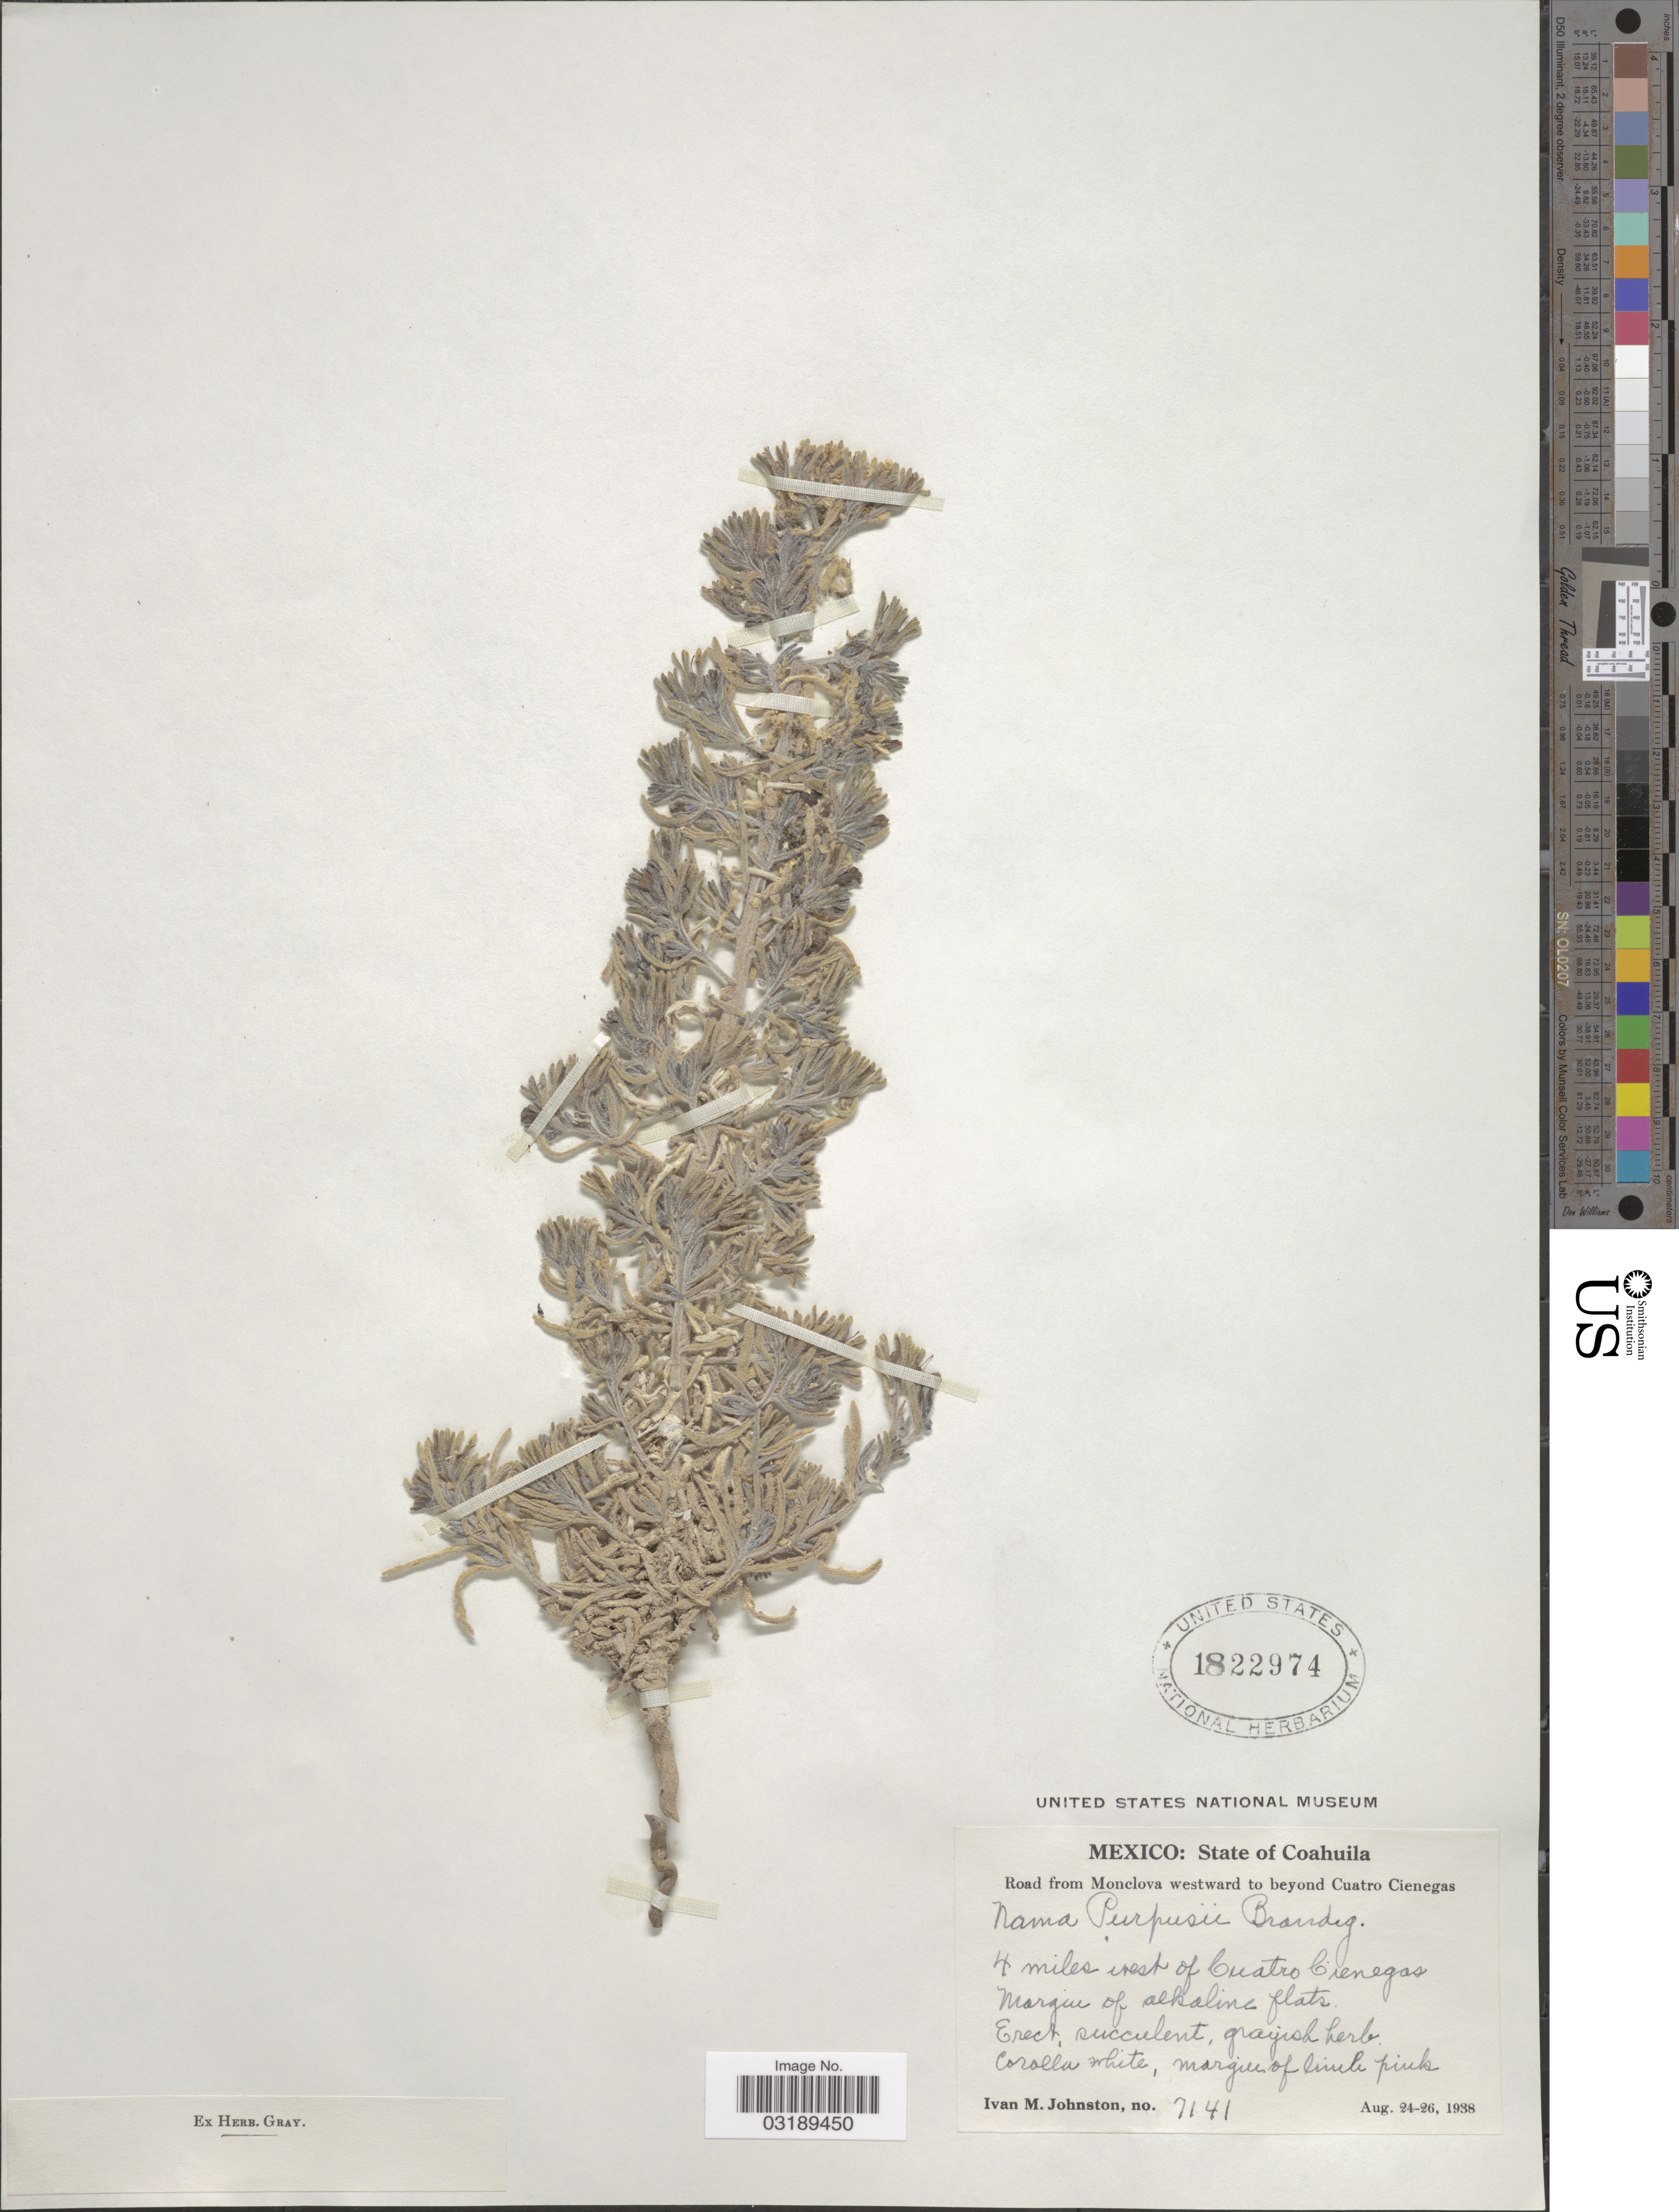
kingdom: Plantae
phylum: Tracheophyta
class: Magnoliopsida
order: Boraginales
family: Namaceae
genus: Nama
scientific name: Nama purpusii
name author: Brandegee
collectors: I.M. Johnston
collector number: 7141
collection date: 1938-08-24/1938-08-26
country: Mexico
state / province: Coahuila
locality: Road from Monclova westward to beyond Cuatro Cienegas, 4 miles west of Cuatro Cienegas.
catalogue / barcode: US 1822974